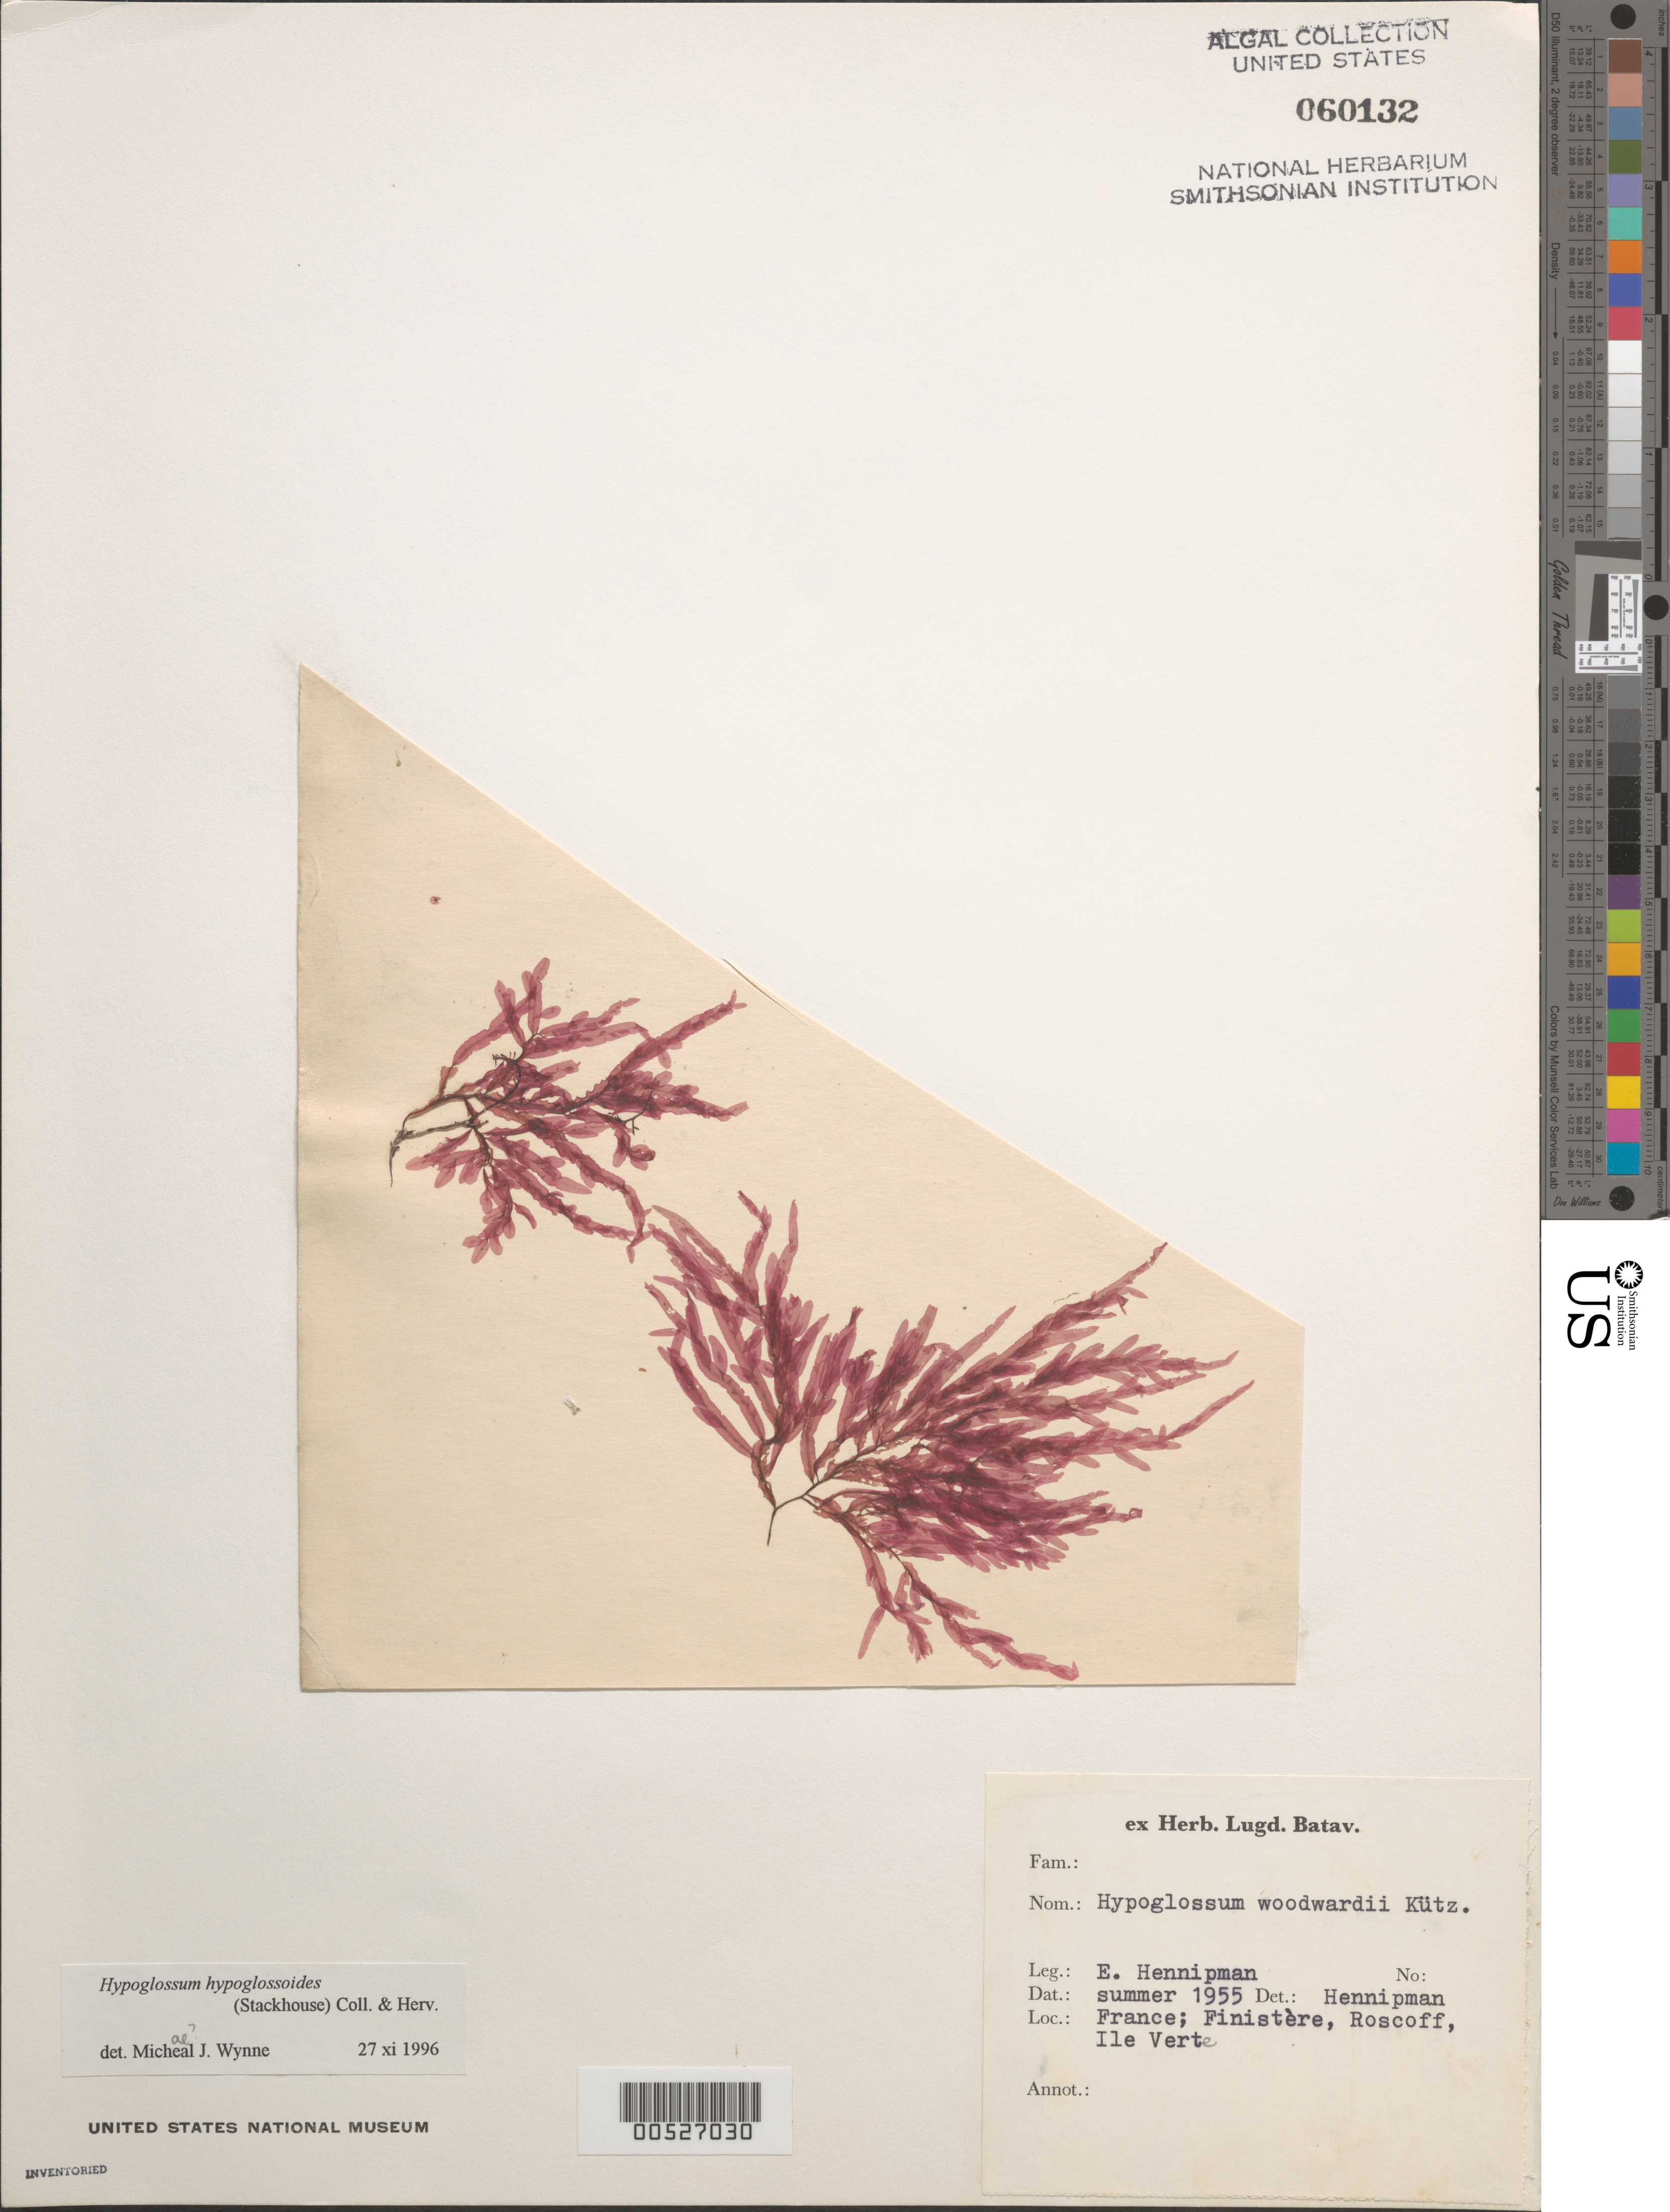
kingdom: Plantae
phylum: Rhodophyta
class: Florideophyceae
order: Ceramiales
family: Delesseriaceae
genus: Hypoglossum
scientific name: Hypoglossum hypoglossoides (Harv.) Womersley & Shepley, nom. illeg.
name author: (Harv.) Womersley & Shepley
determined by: Wynne, M. J.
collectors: E. Hennipman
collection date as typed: Sum 1955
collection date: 1955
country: France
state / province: Bretagne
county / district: Finistère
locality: Ile verte, roscoff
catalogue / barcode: US 60132